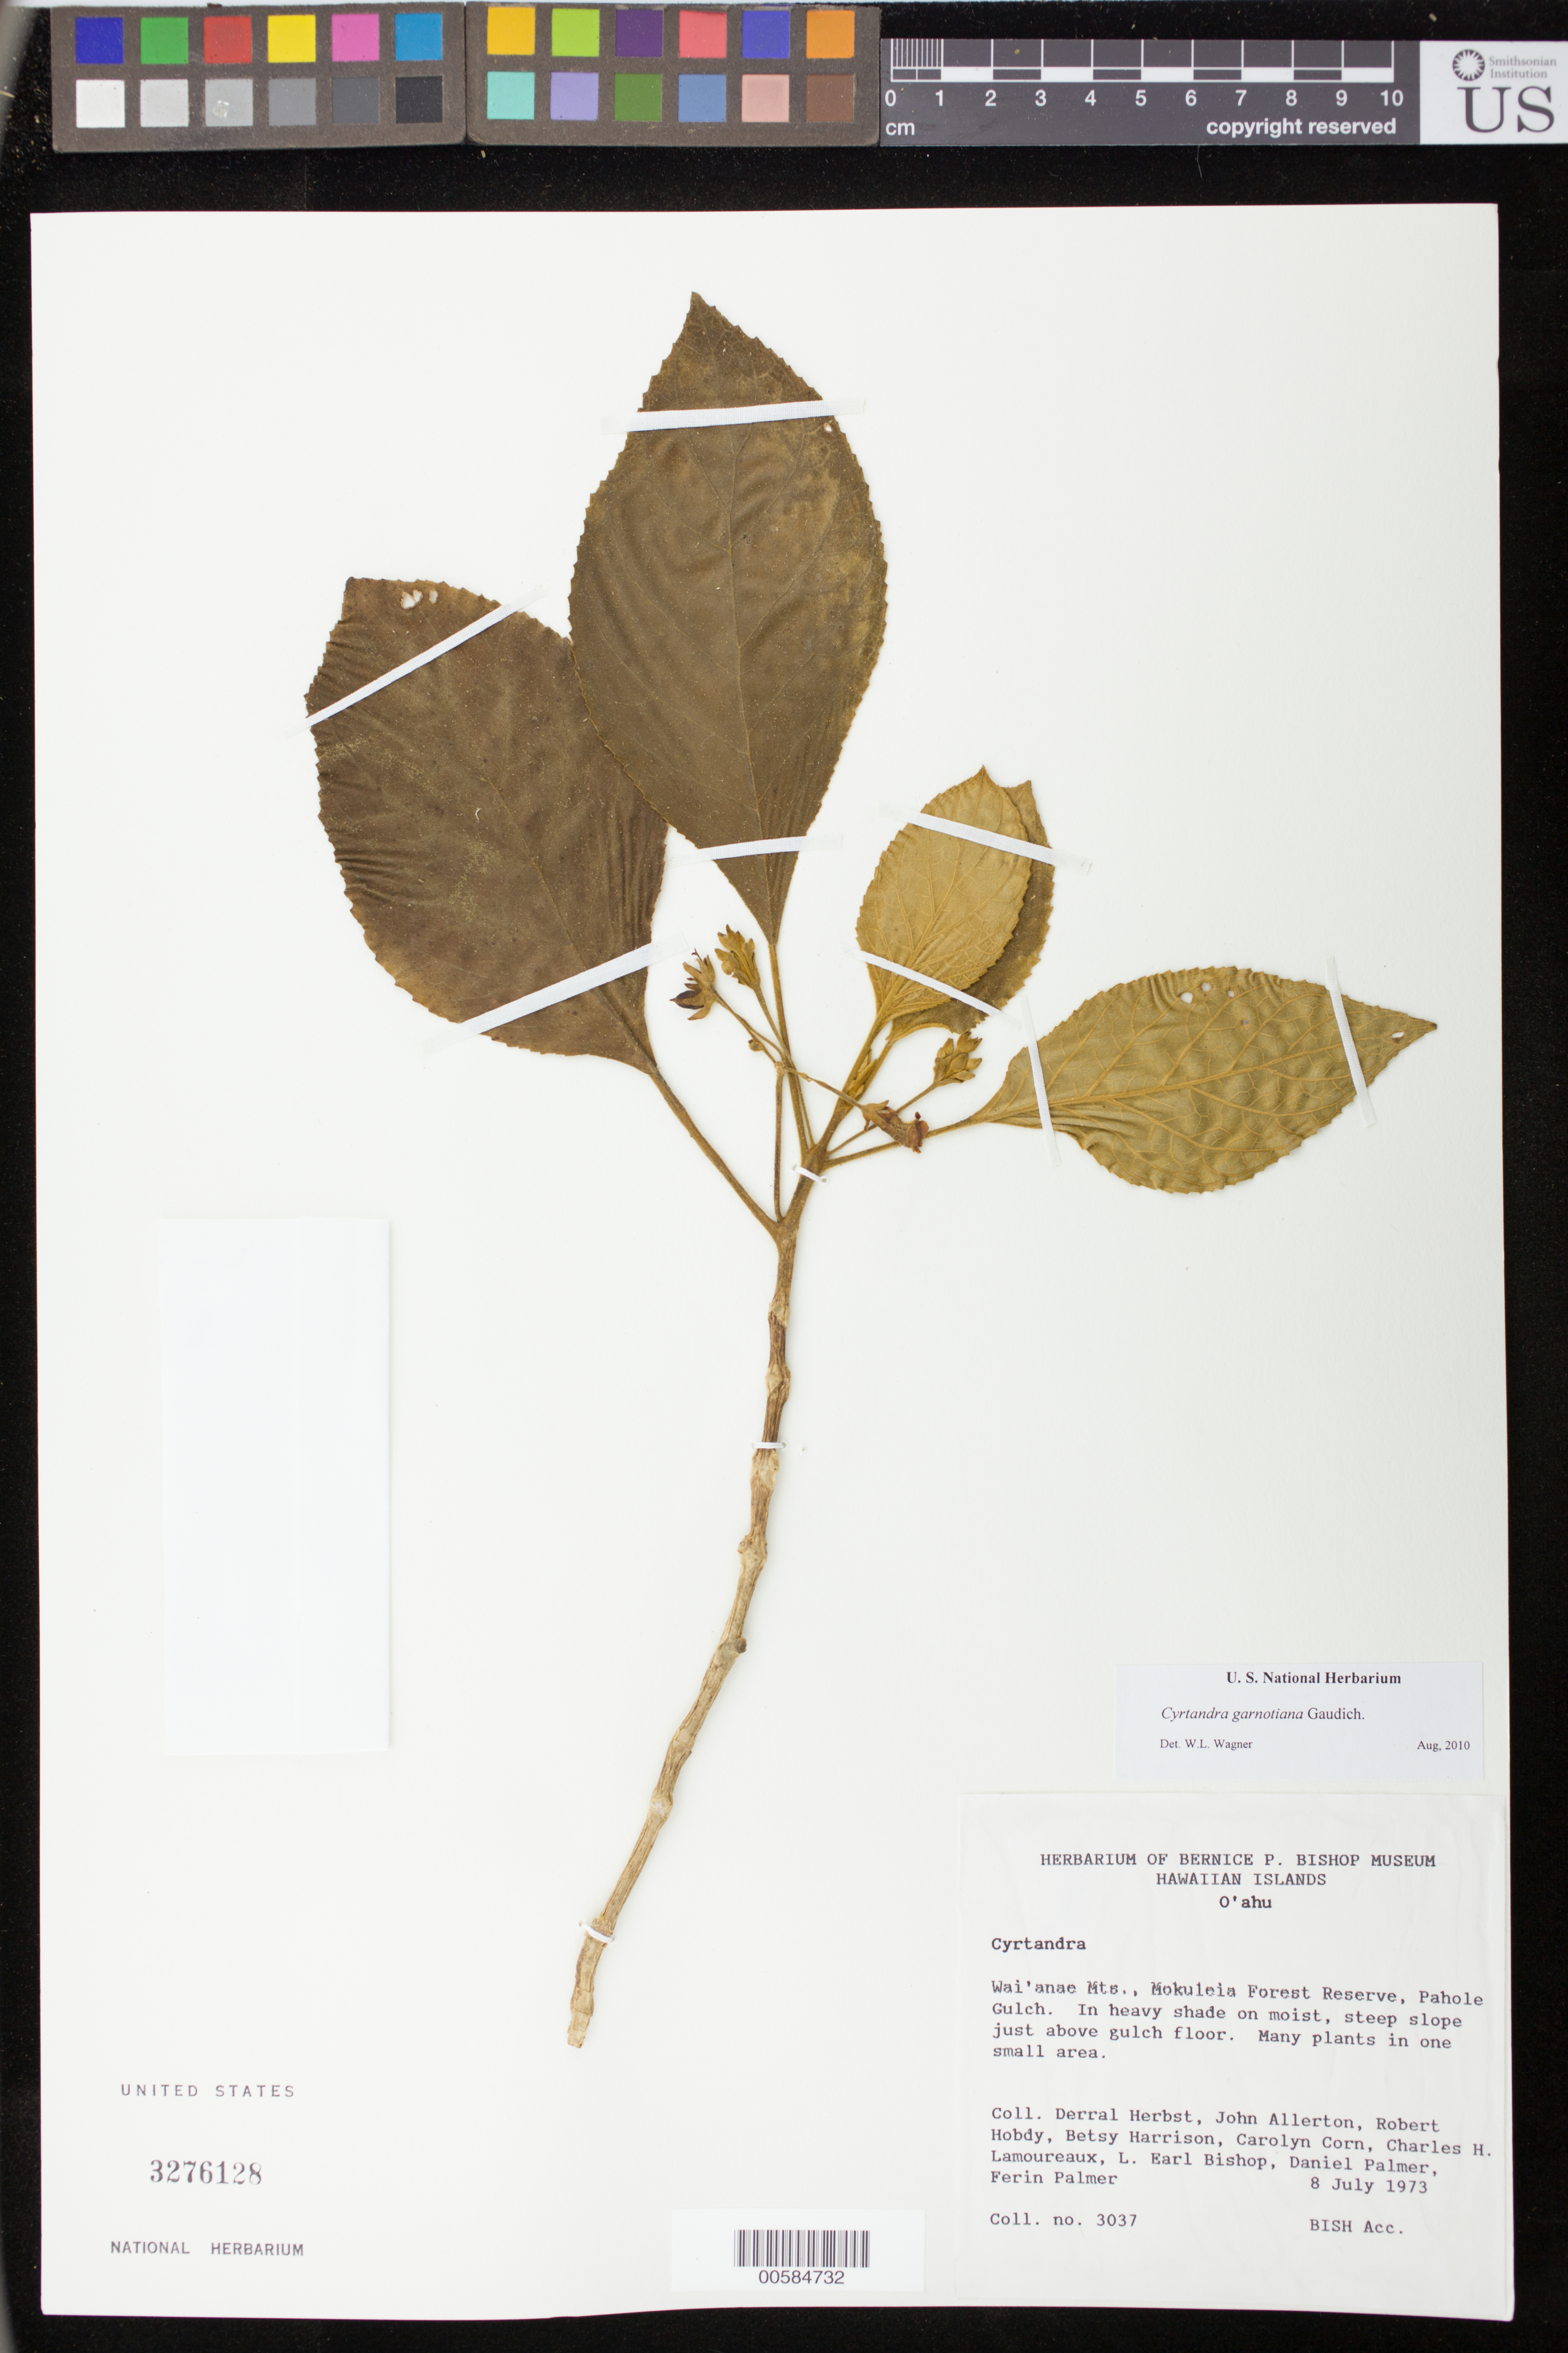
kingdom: Plantae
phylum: Tracheophyta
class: Magnoliopsida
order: Lamiales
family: Gesneriaceae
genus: Cyrtandra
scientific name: Cyrtandra garnotiana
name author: Gaudich.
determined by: Wagner, W. L., (BOT), Smithsonian Institution - National Museum of Natural History (UNITED STATES)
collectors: D. R. Herbst, J. Allerton, R. Hobdy, B. Harrison & Corn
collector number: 3037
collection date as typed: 8 Jul 1973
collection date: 1973-07-08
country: United States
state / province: Hawaii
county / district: Honolulu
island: Oahu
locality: Wai'anae Mts, Mokuleia For Res, Pahole Gulch.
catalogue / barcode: US 3276128